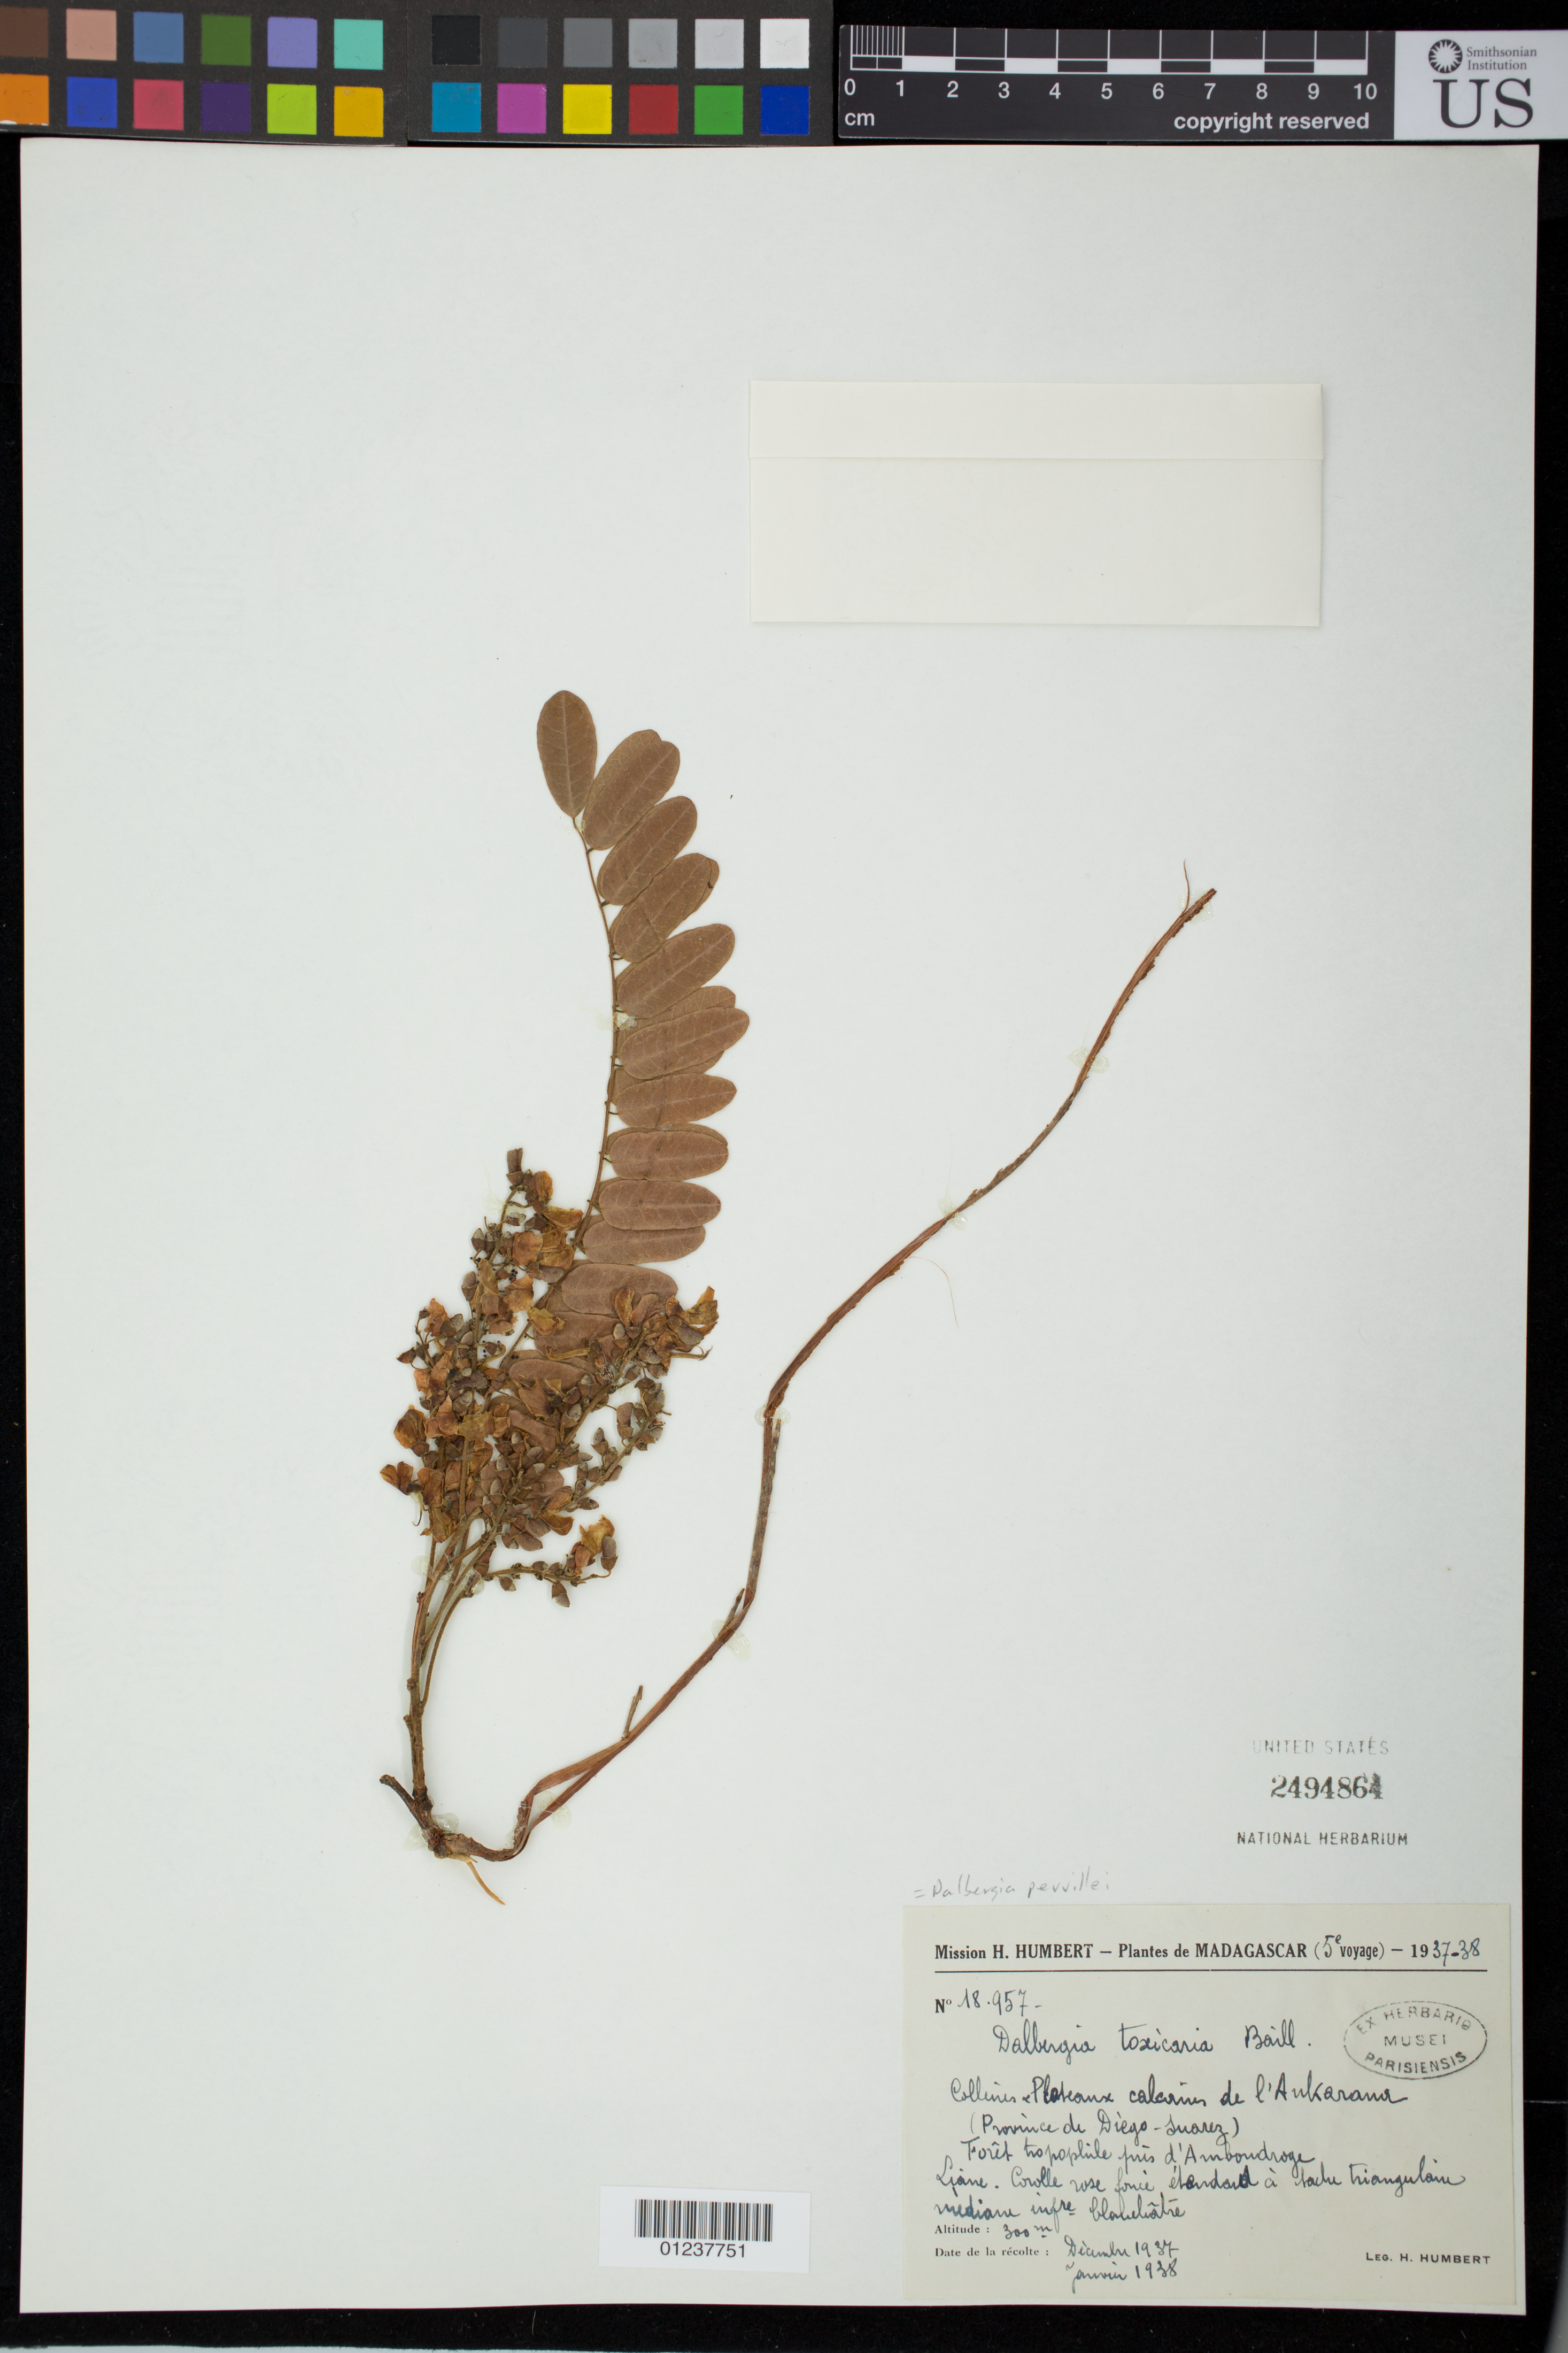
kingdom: Plantae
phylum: Tracheophyta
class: Magnoliopsida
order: Fabales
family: Fabaceae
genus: Dalbergia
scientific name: Dalbergia pervillei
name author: Vatke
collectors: H. Humbert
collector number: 18957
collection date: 1937-12/1938-01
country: Madagascar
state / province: Diana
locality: Ankarana, Province de Diego-Suarez, near Ambondroge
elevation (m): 300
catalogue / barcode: US 2494864